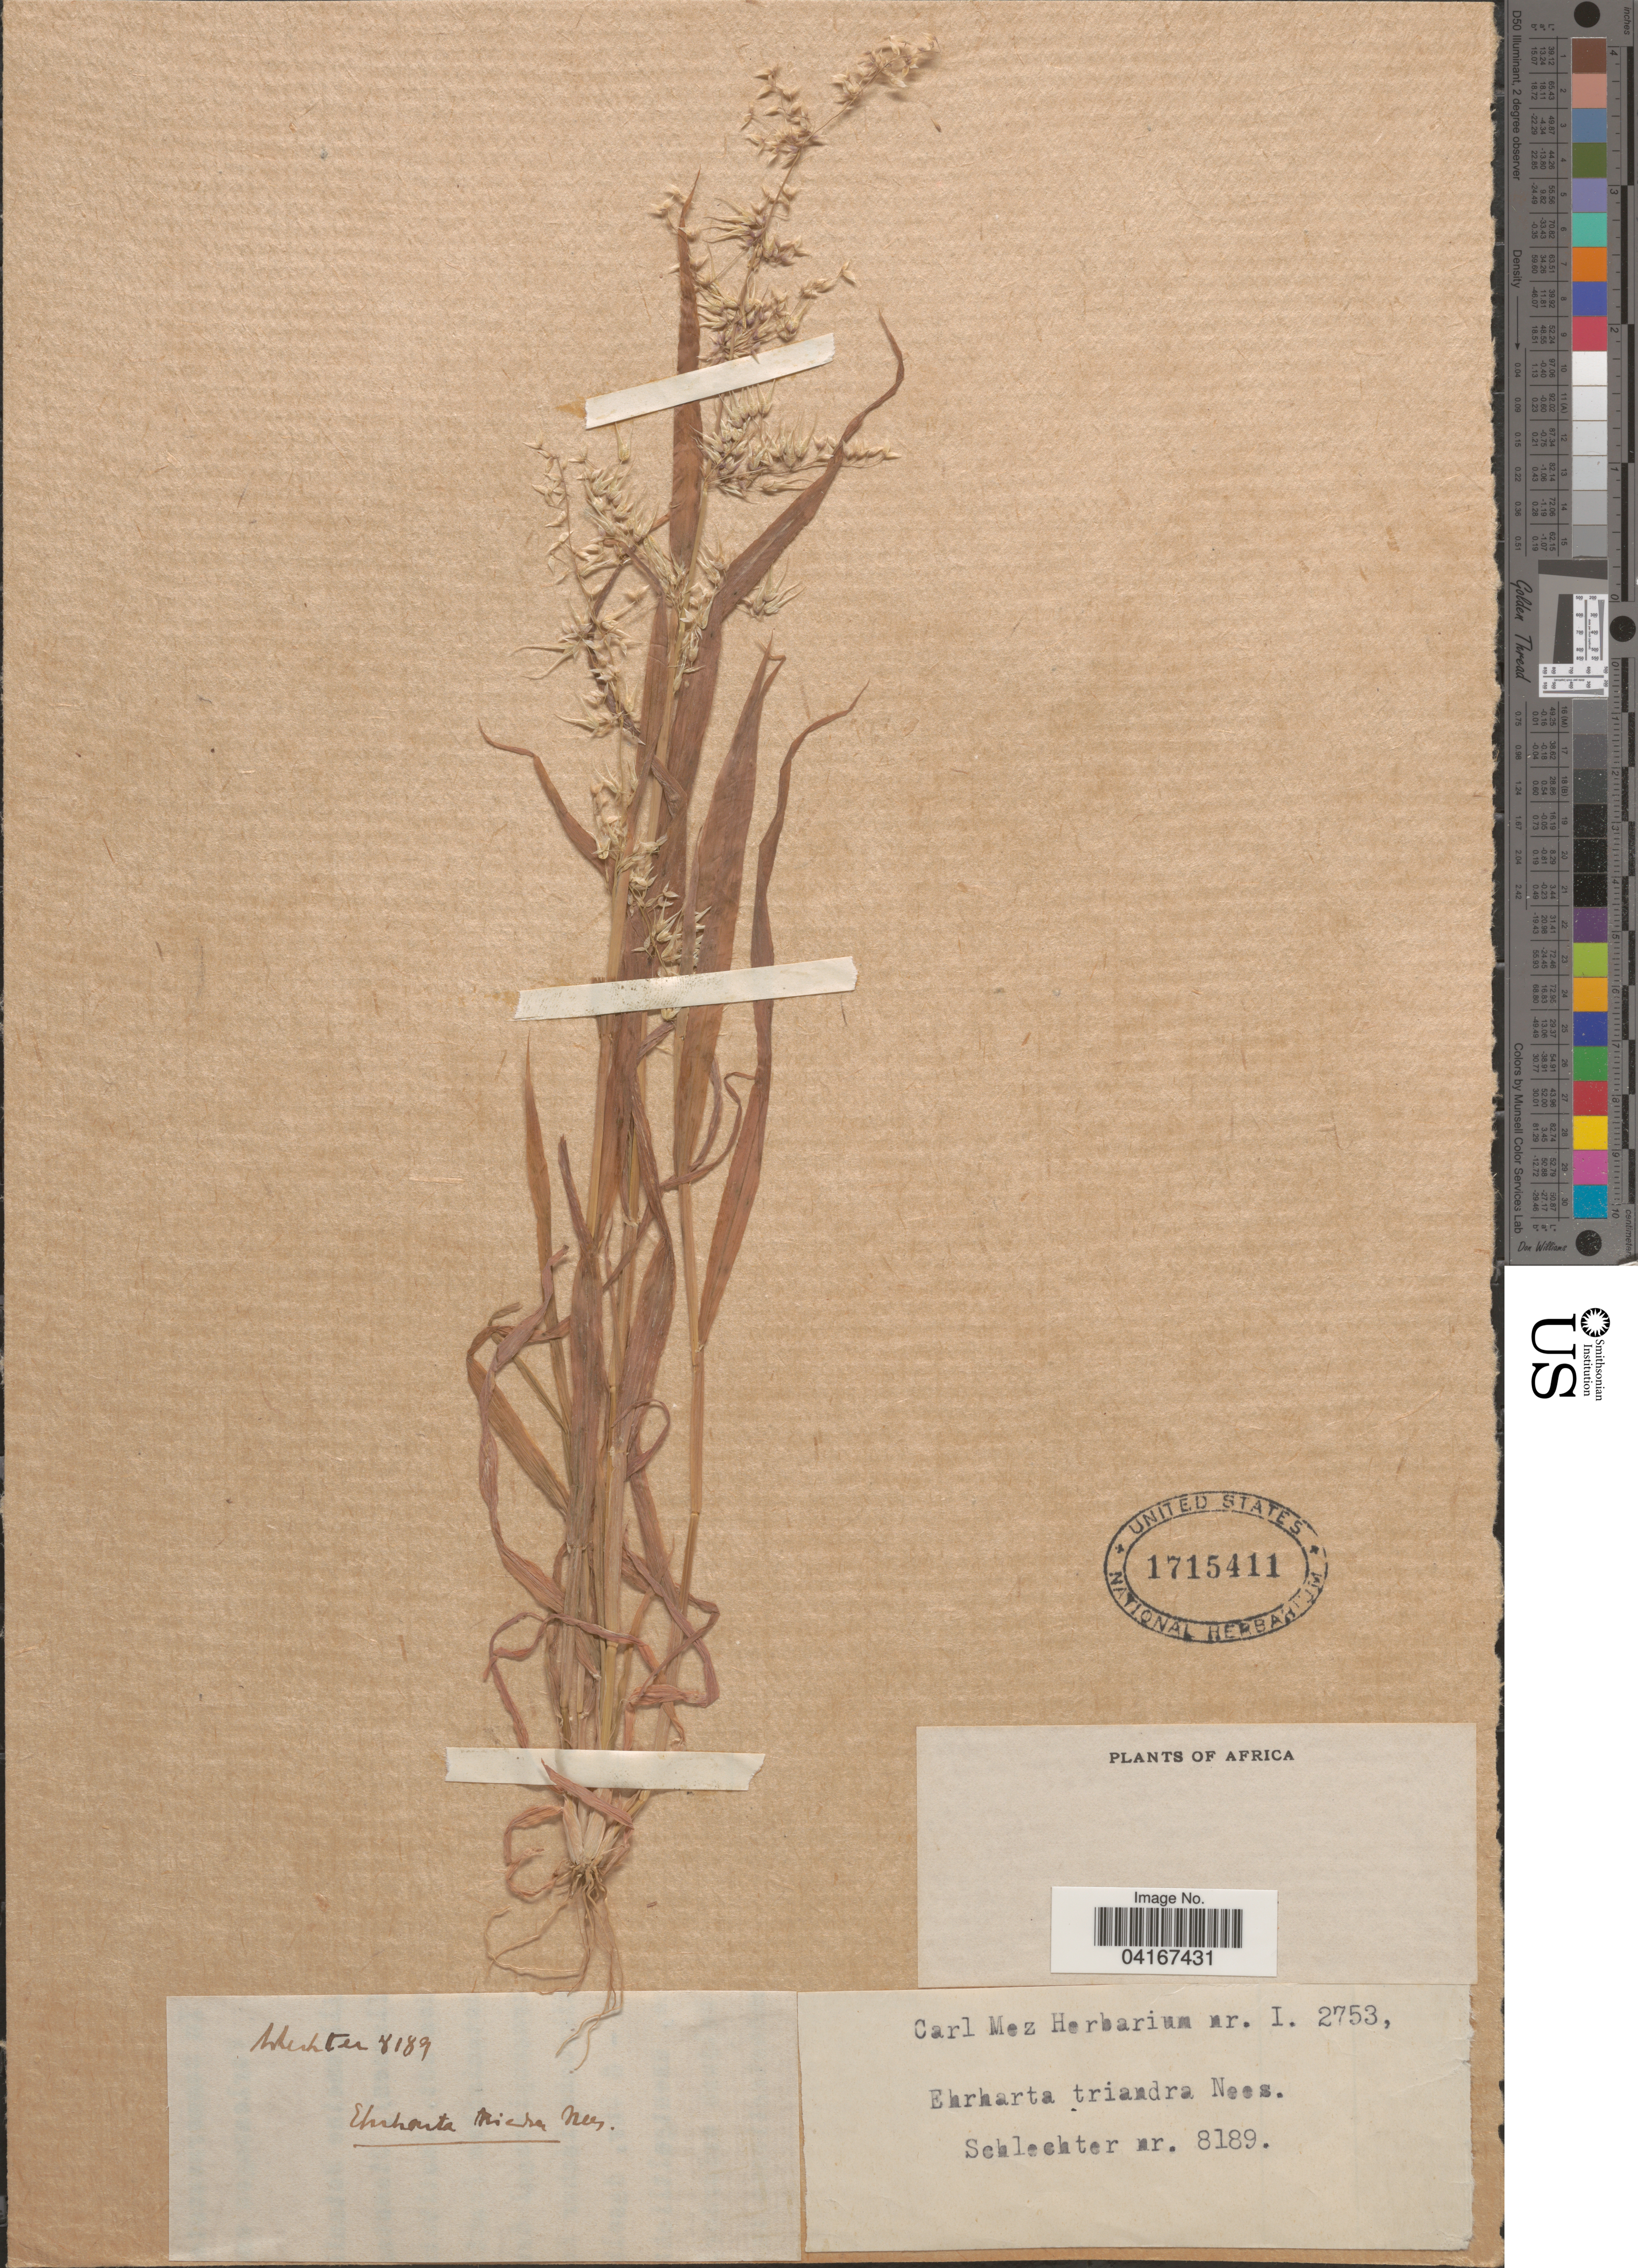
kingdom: Plantae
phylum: Tracheophyta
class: Liliopsida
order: Poales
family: Poaceae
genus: Ehrharta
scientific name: Ehrharta triandra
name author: Nees ex Trin.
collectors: Schlechter, --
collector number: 8189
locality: Africa.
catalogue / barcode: US 1715411